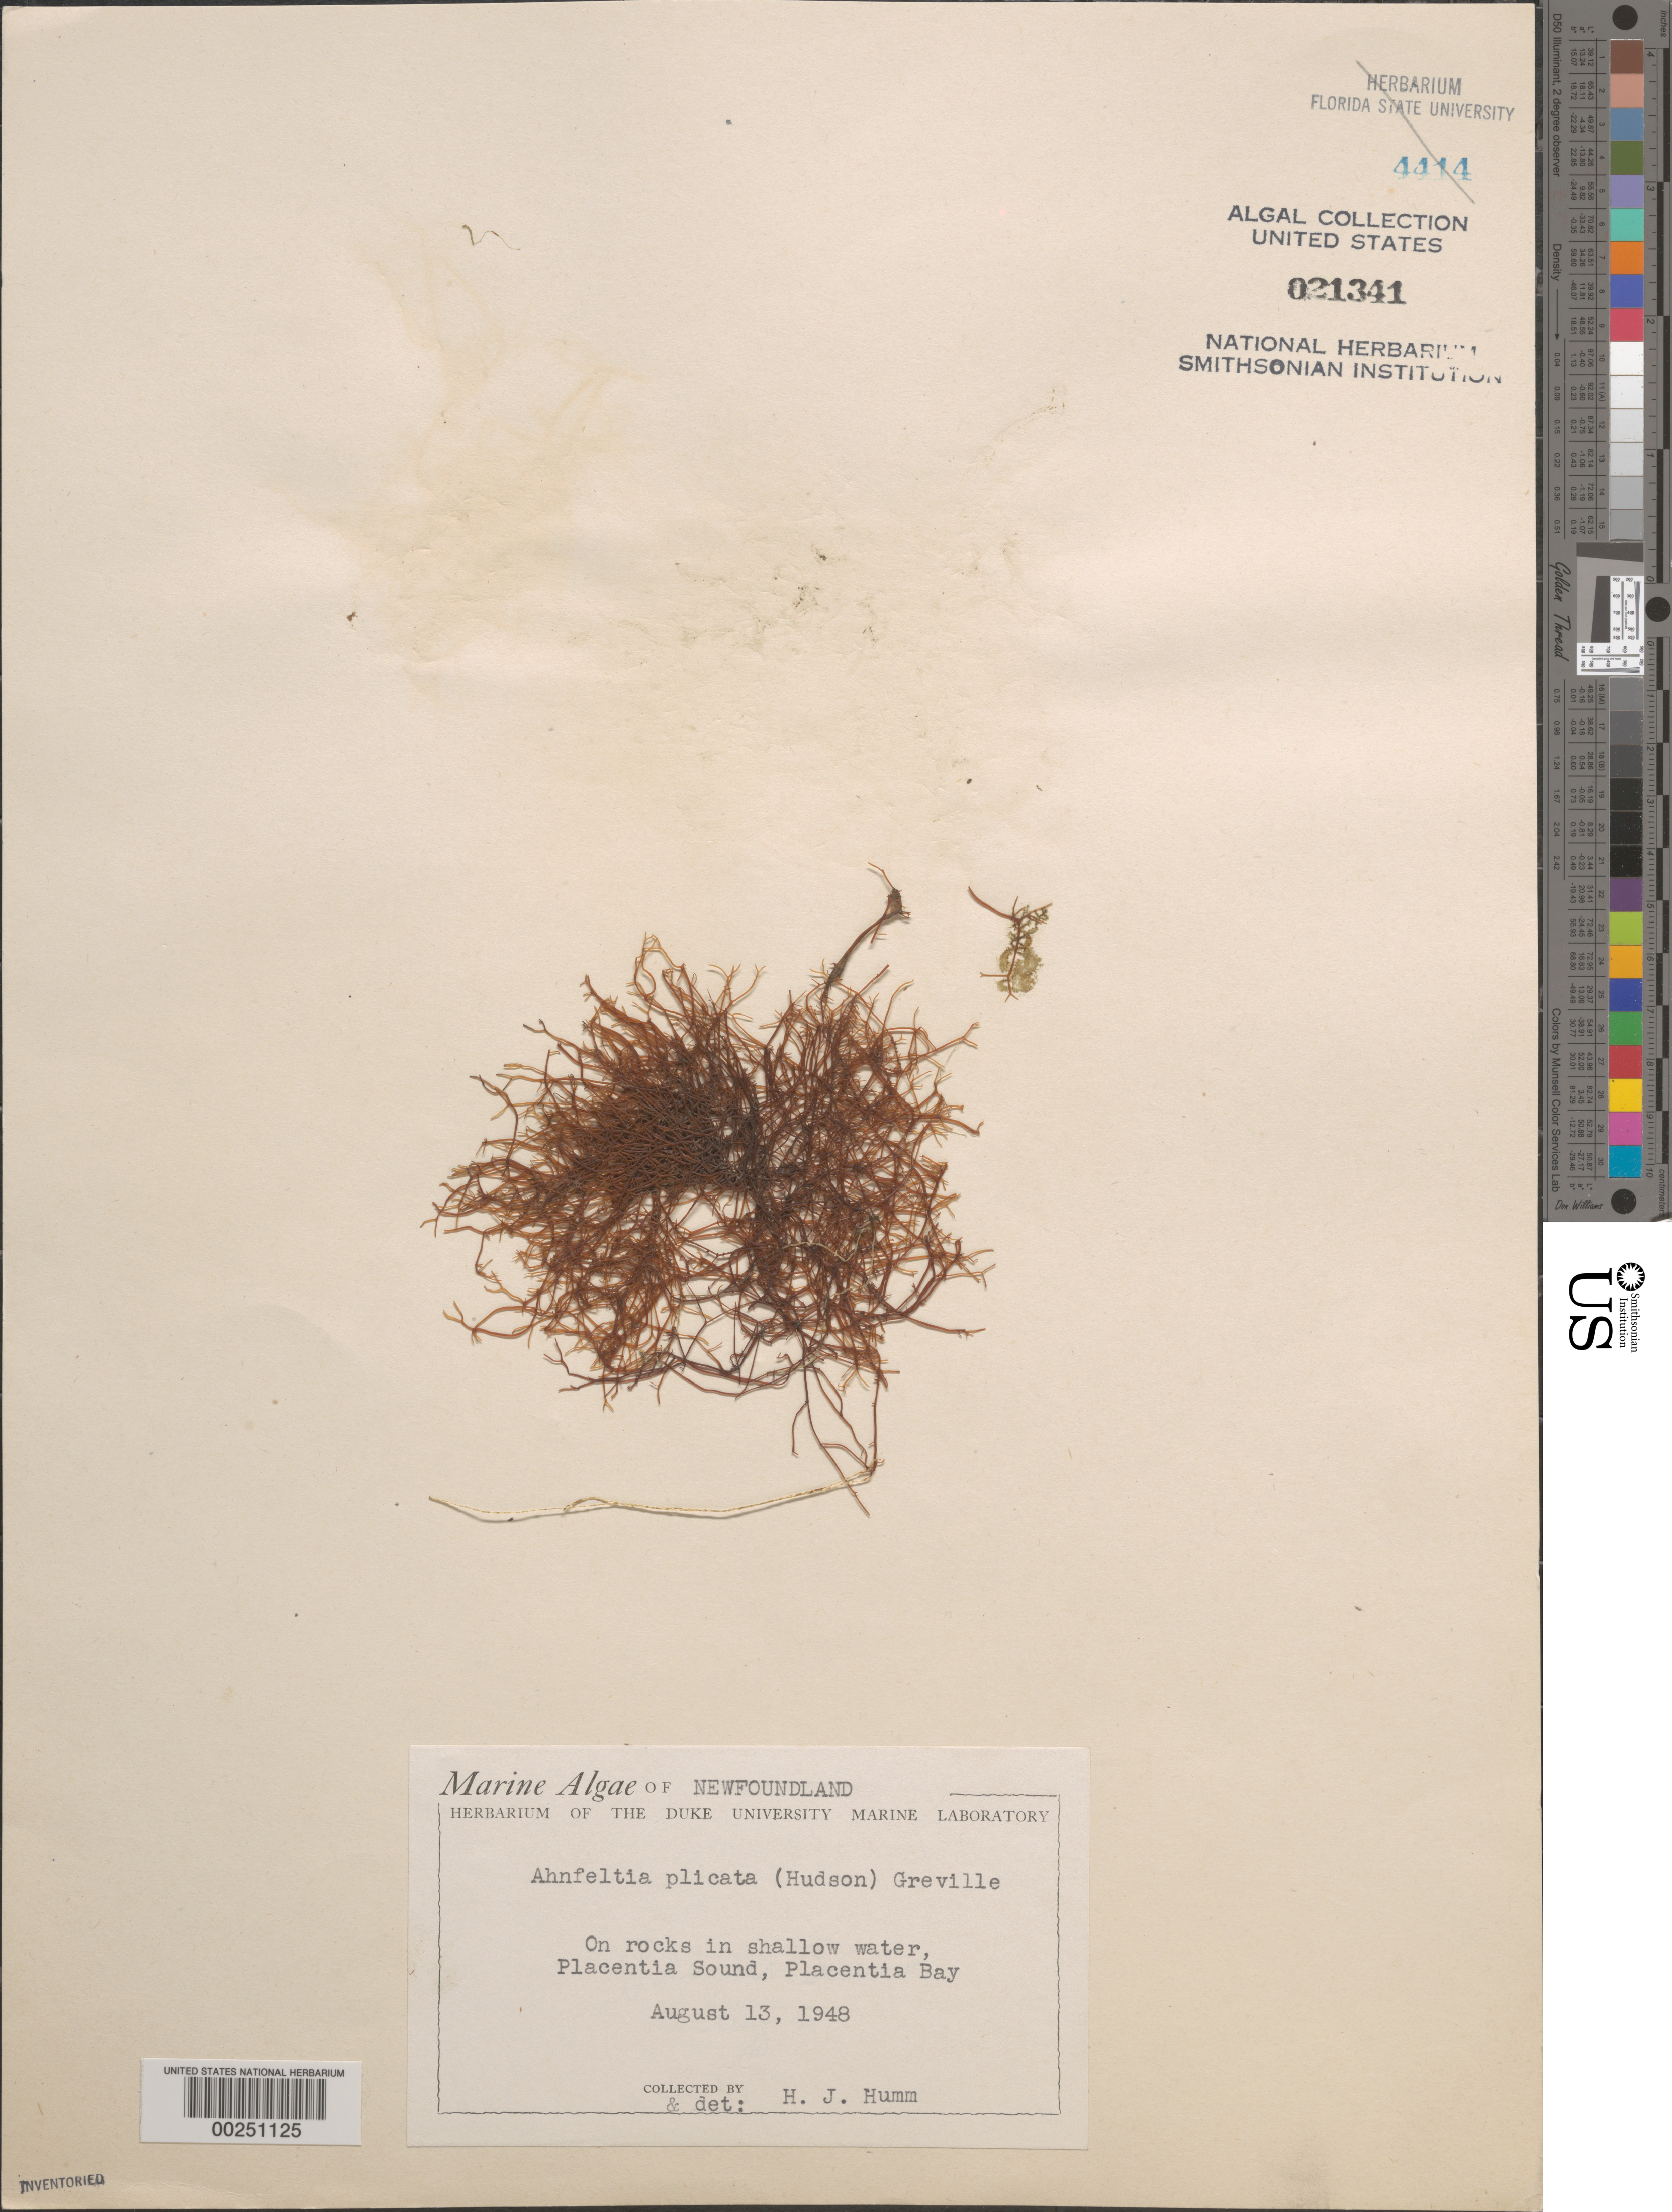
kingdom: Plantae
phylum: Rhodophyta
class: Florideophyceae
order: Ahnfeltiales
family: Ahnfeltiaceae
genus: Ahnfeltia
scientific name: Ahnfeltia plicata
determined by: Humm, Harold J.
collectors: H. J. Humm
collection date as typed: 13 Aug 1948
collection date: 1948-08-13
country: Canada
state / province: Newfoundland and Labrador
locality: Placentia Sound, Placentia Bay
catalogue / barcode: US 21341